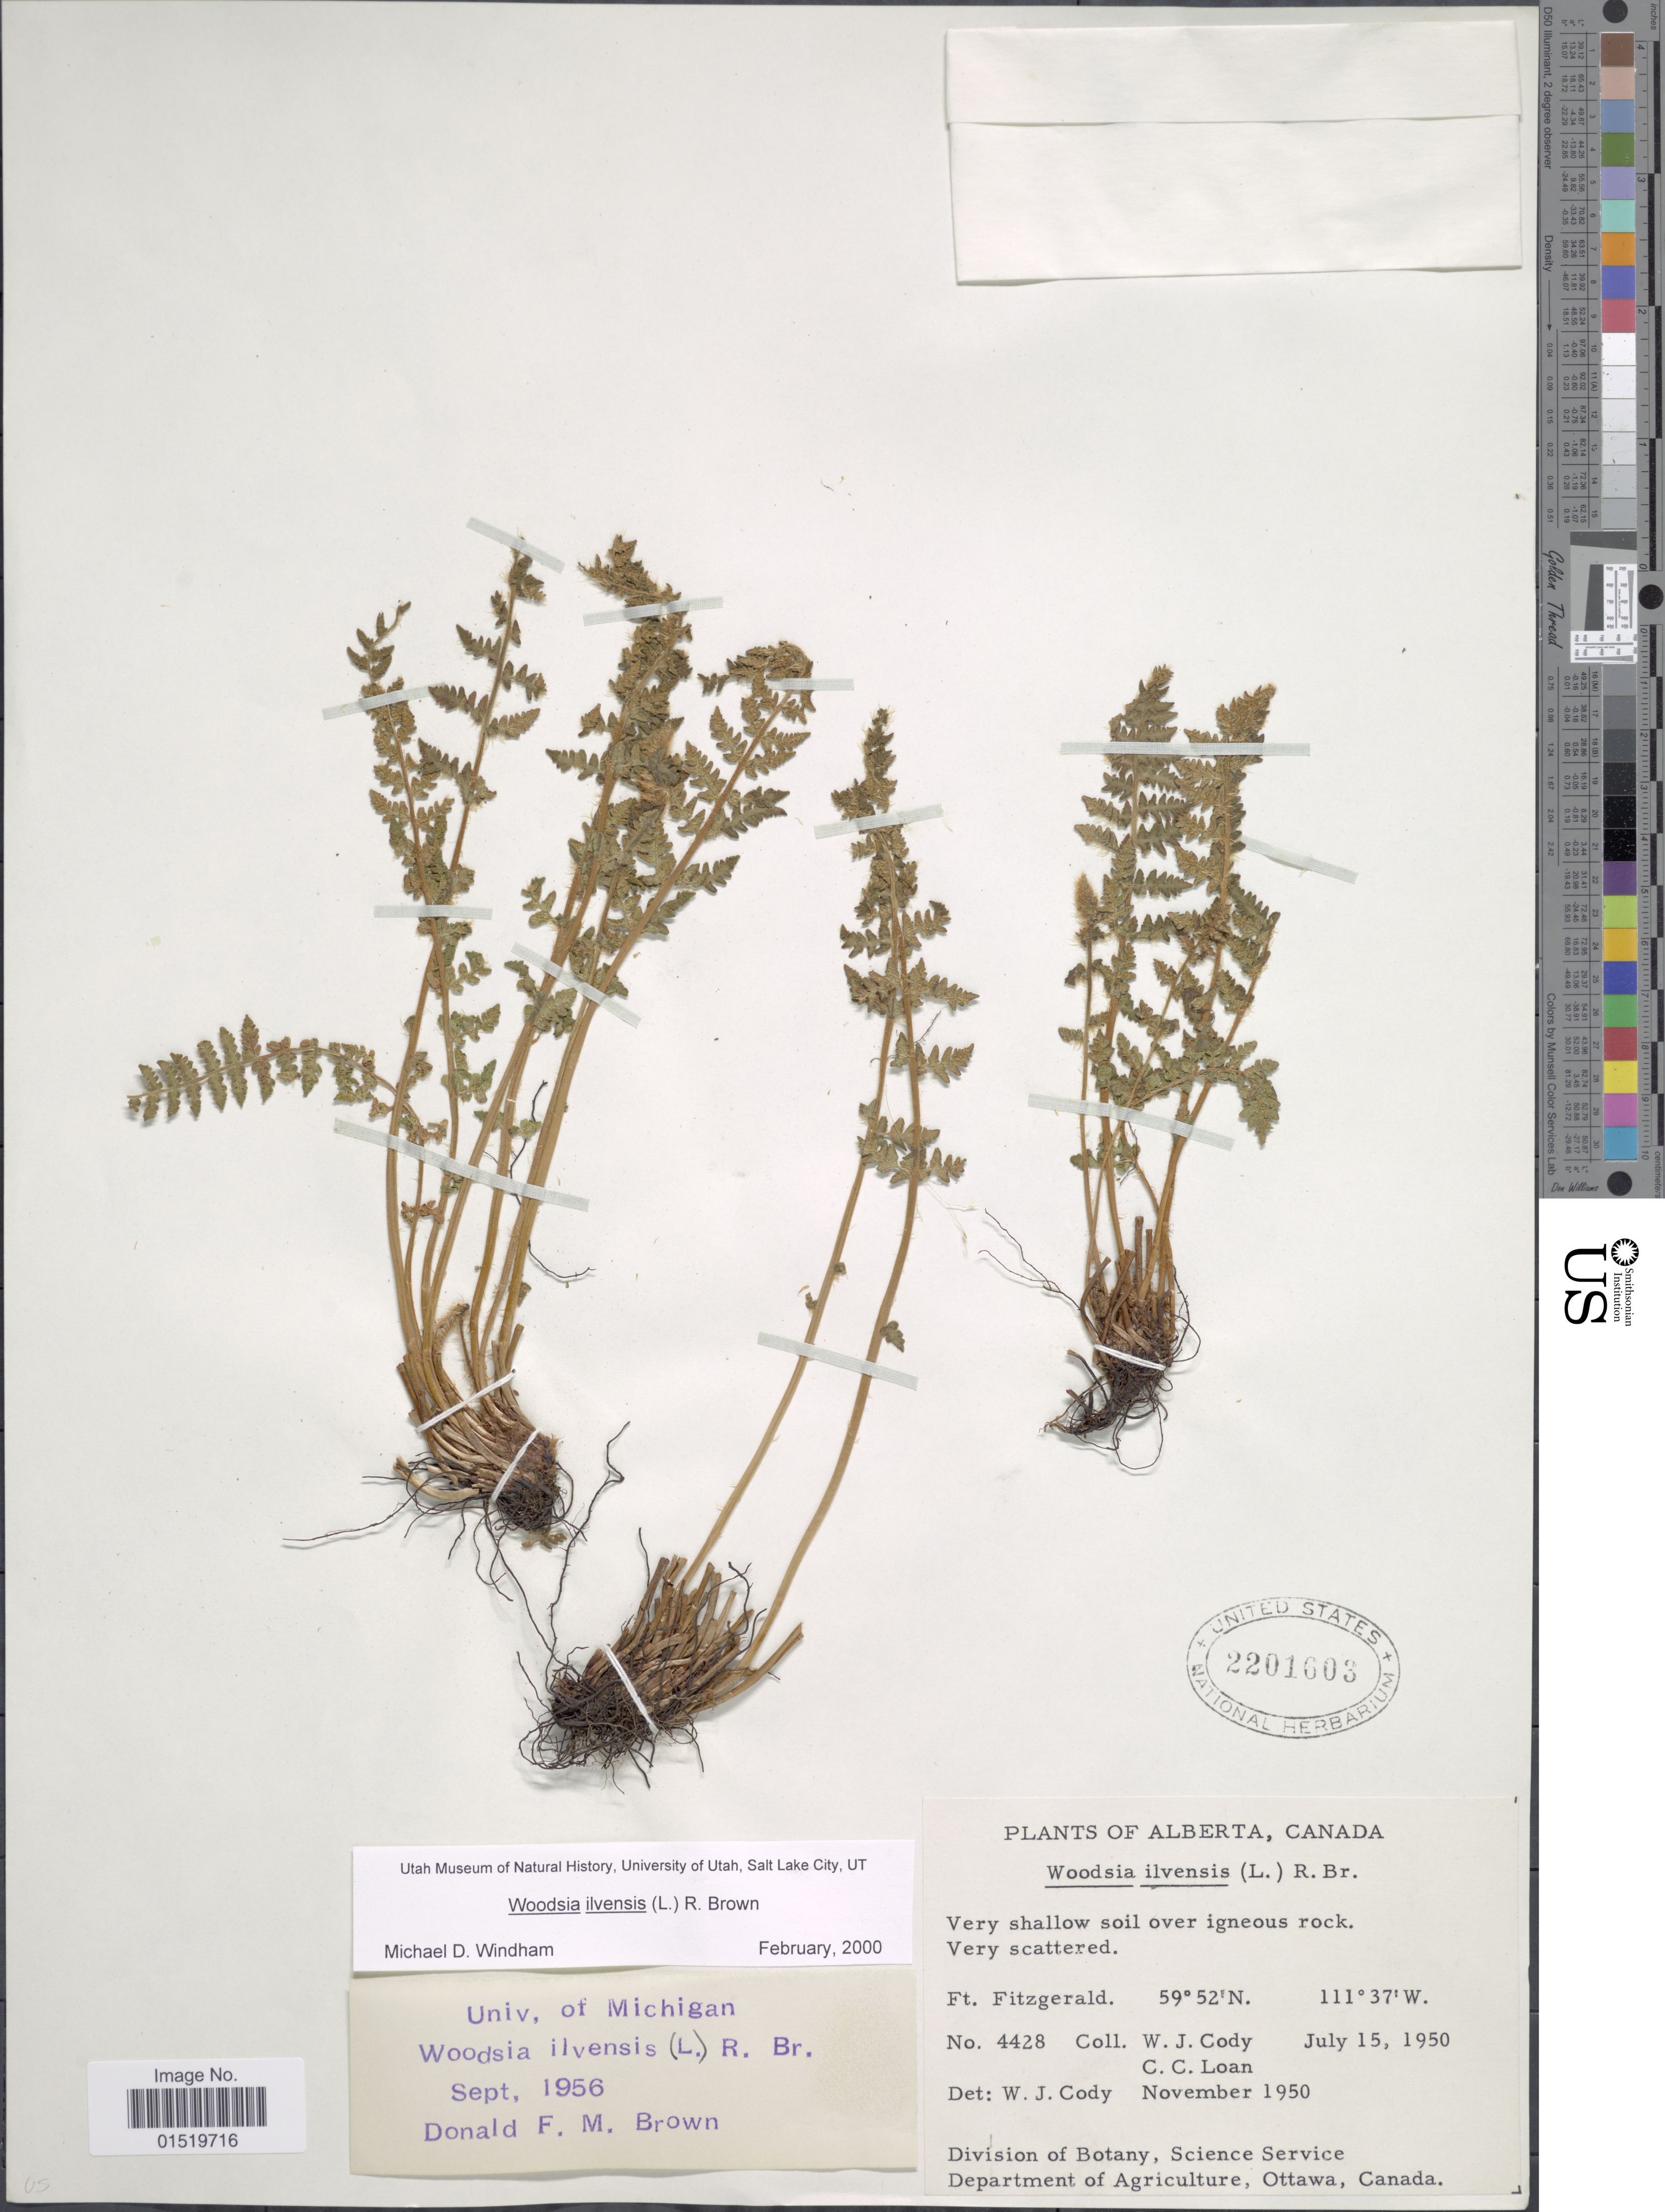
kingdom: Plantae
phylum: Tracheophyta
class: Polypodiopsida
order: Polypodiales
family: Woodsiaceae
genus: Woodsia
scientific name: Woodsia ilvensis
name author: (L.) R. Br.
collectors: W. Cody & C. Loan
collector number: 4428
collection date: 1950-07-15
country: Canada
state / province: Alberta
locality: Ft Fitzgerald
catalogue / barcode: US 2201603